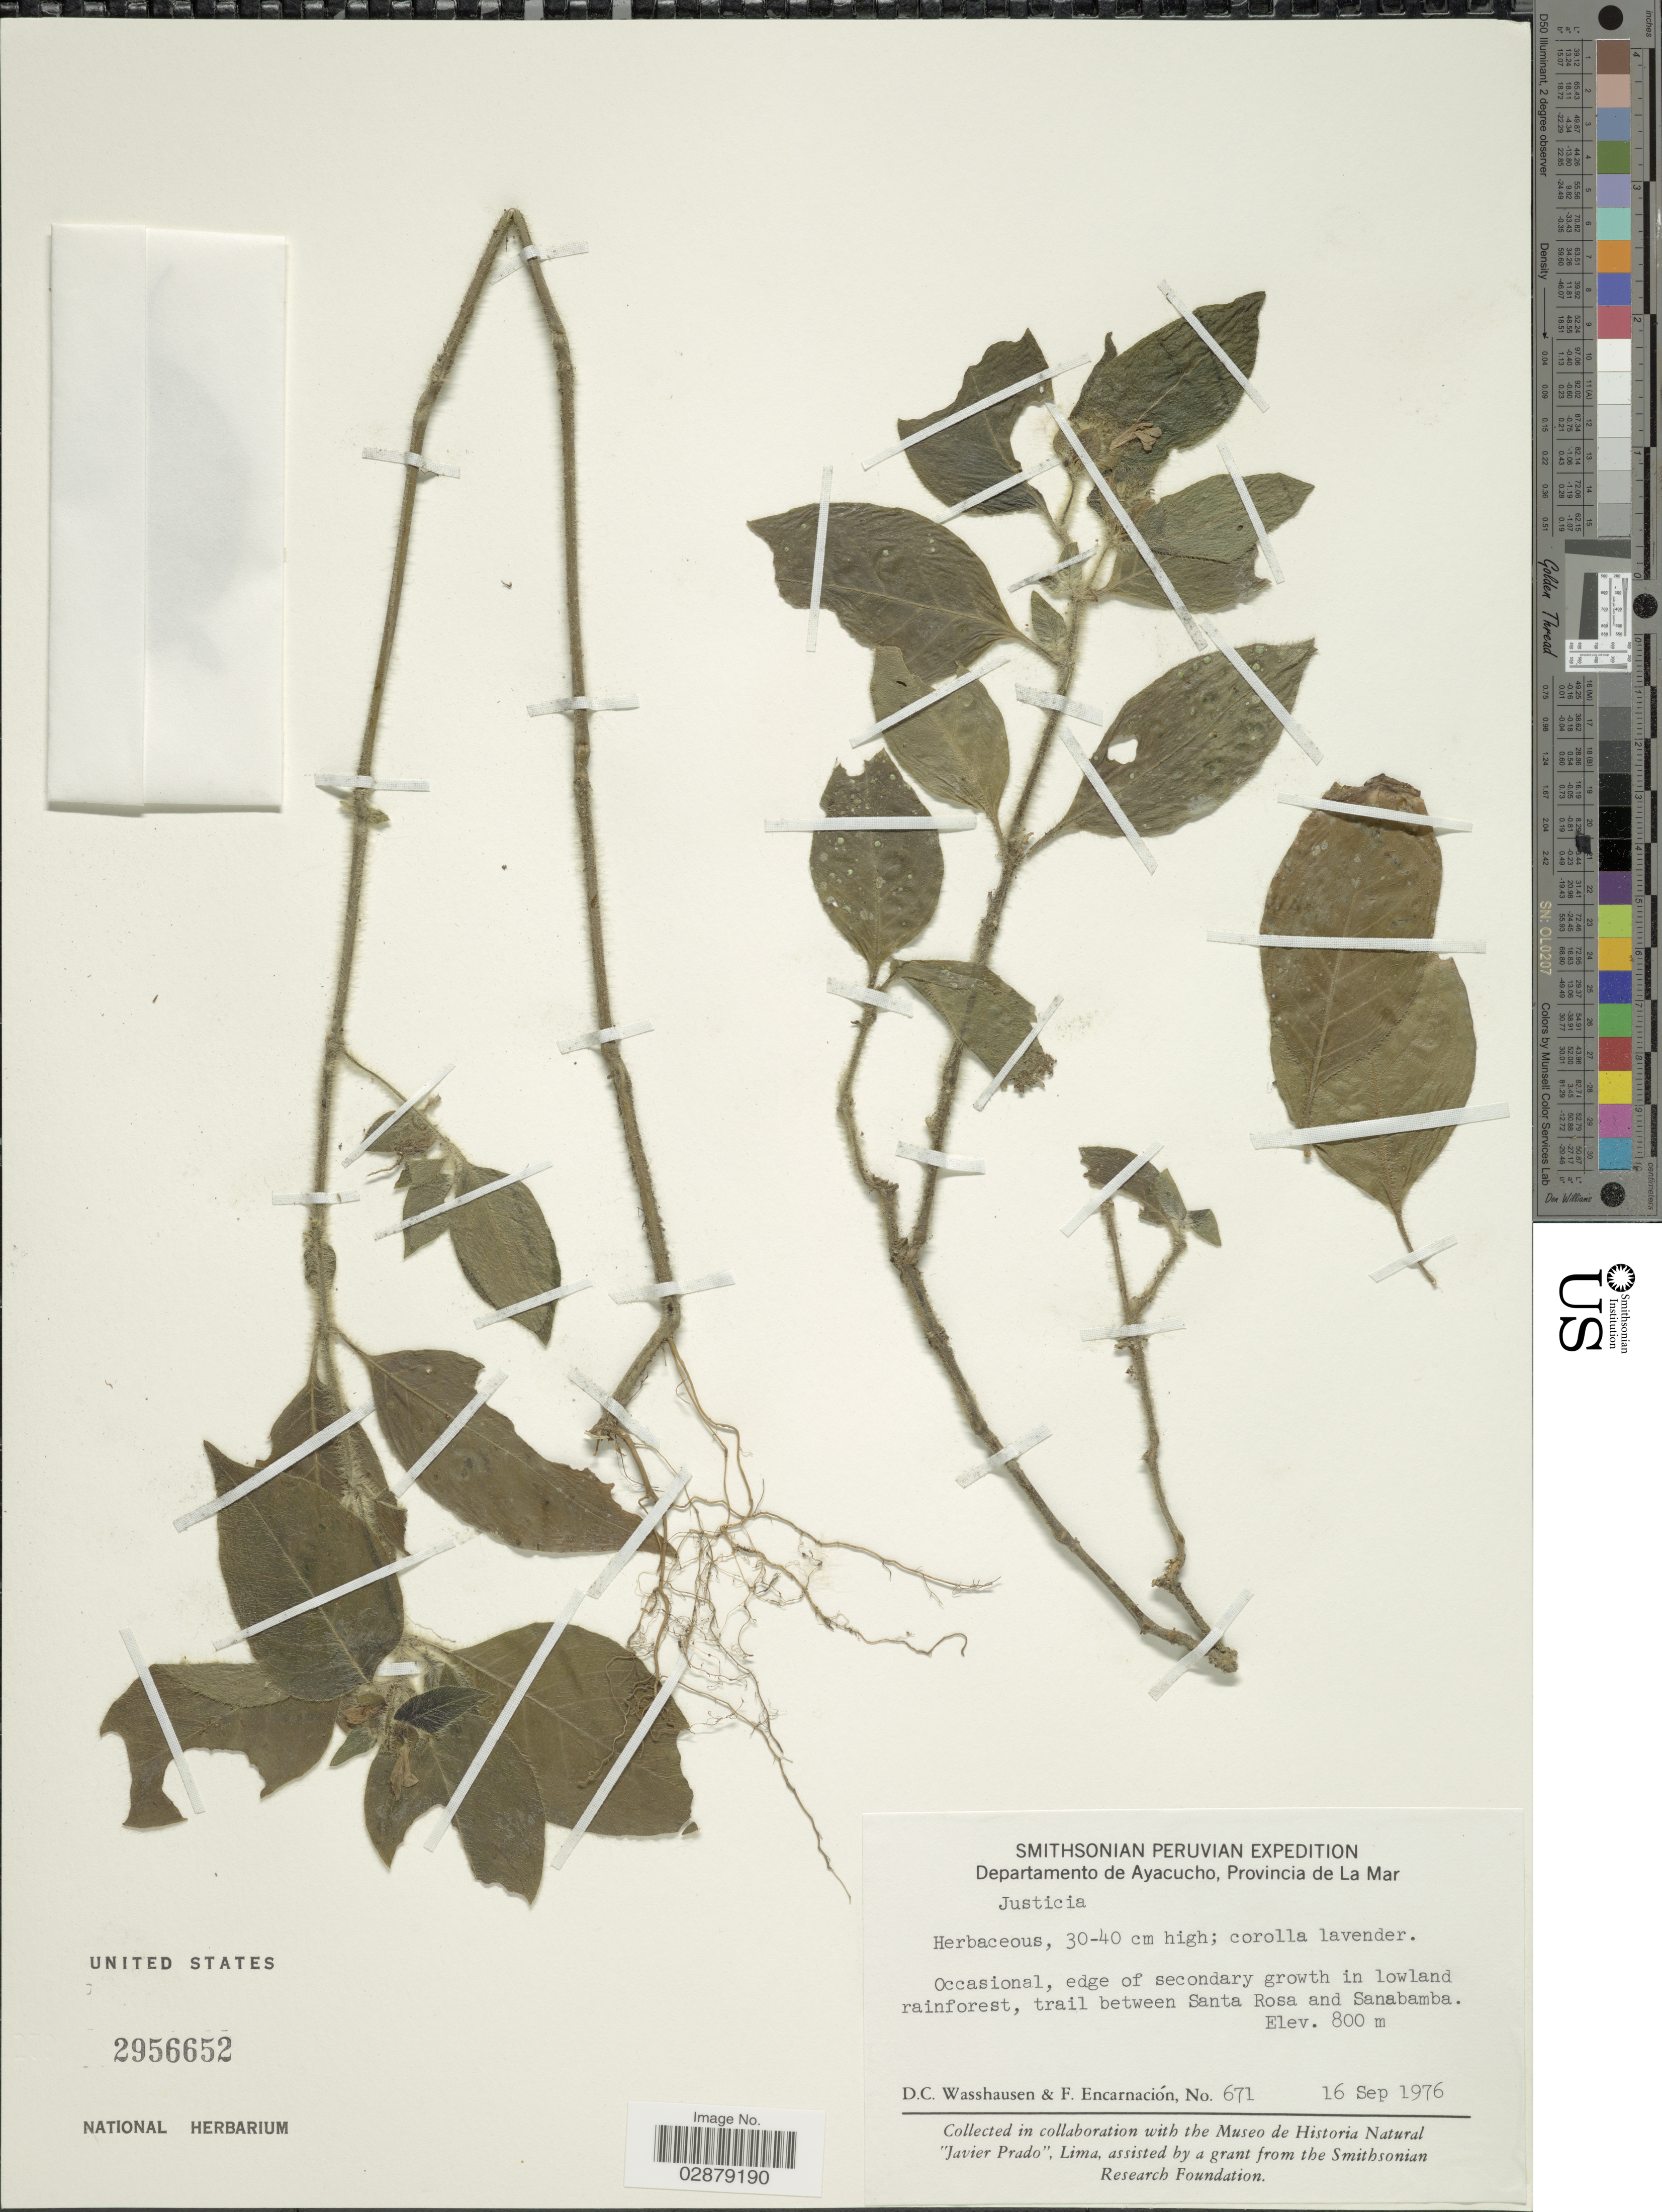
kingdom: Plantae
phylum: Tracheophyta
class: Magnoliopsida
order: Lamiales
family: Acanthaceae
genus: Justicia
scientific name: Justicia inficiens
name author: Vahl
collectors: D. C. Wasshausen & F. Encarnación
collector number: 671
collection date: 1976-09-16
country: Peru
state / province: Ayacucho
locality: Departamento Ayacucho, Provincia de La Mar. Occasional, edge of secondary growth in lowland forest, trail between Santa Rosa and Sanabamba.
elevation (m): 800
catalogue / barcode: US 2956652